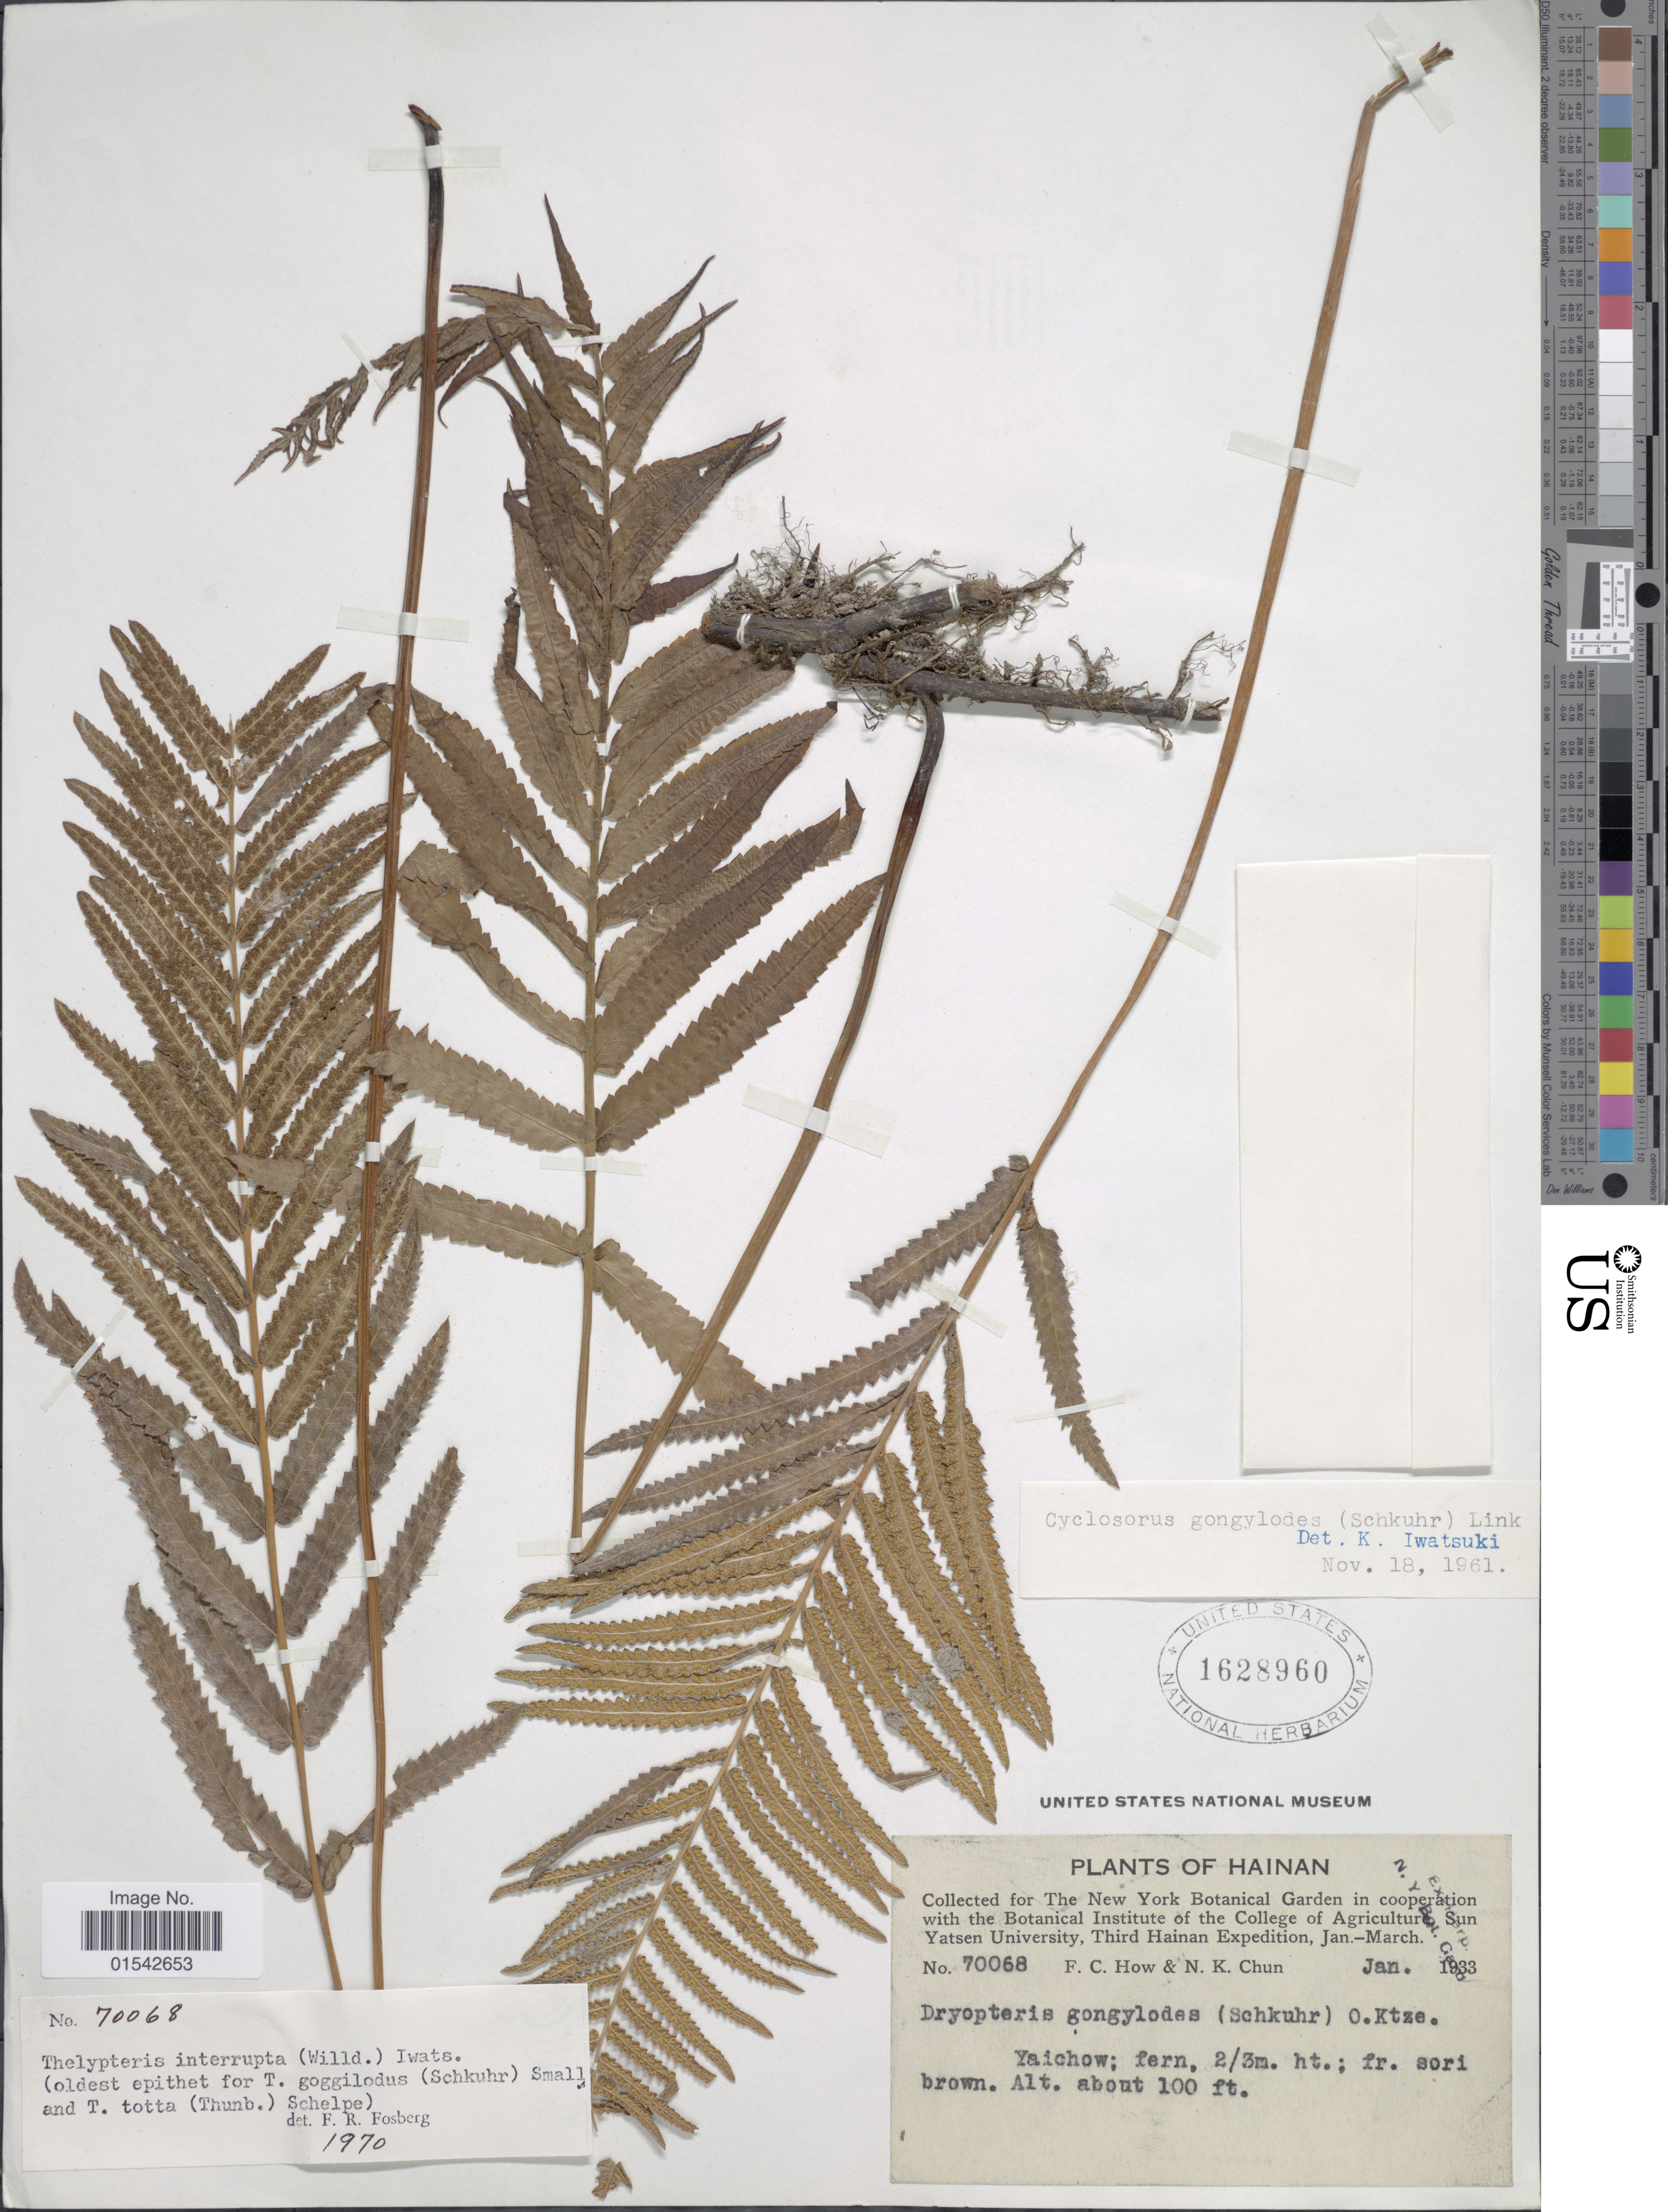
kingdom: Plantae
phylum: Tracheophyta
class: Polypodiopsida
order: Polypodiales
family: Thelypteridaceae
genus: Cyclosorus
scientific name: Cyclosorus interruptus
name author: (Willd.) H. Itô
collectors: F. C. How & N. K. Chun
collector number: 70068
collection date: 1933-01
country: China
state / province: Hainan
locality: Yaichow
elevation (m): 30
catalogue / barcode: US 1628960